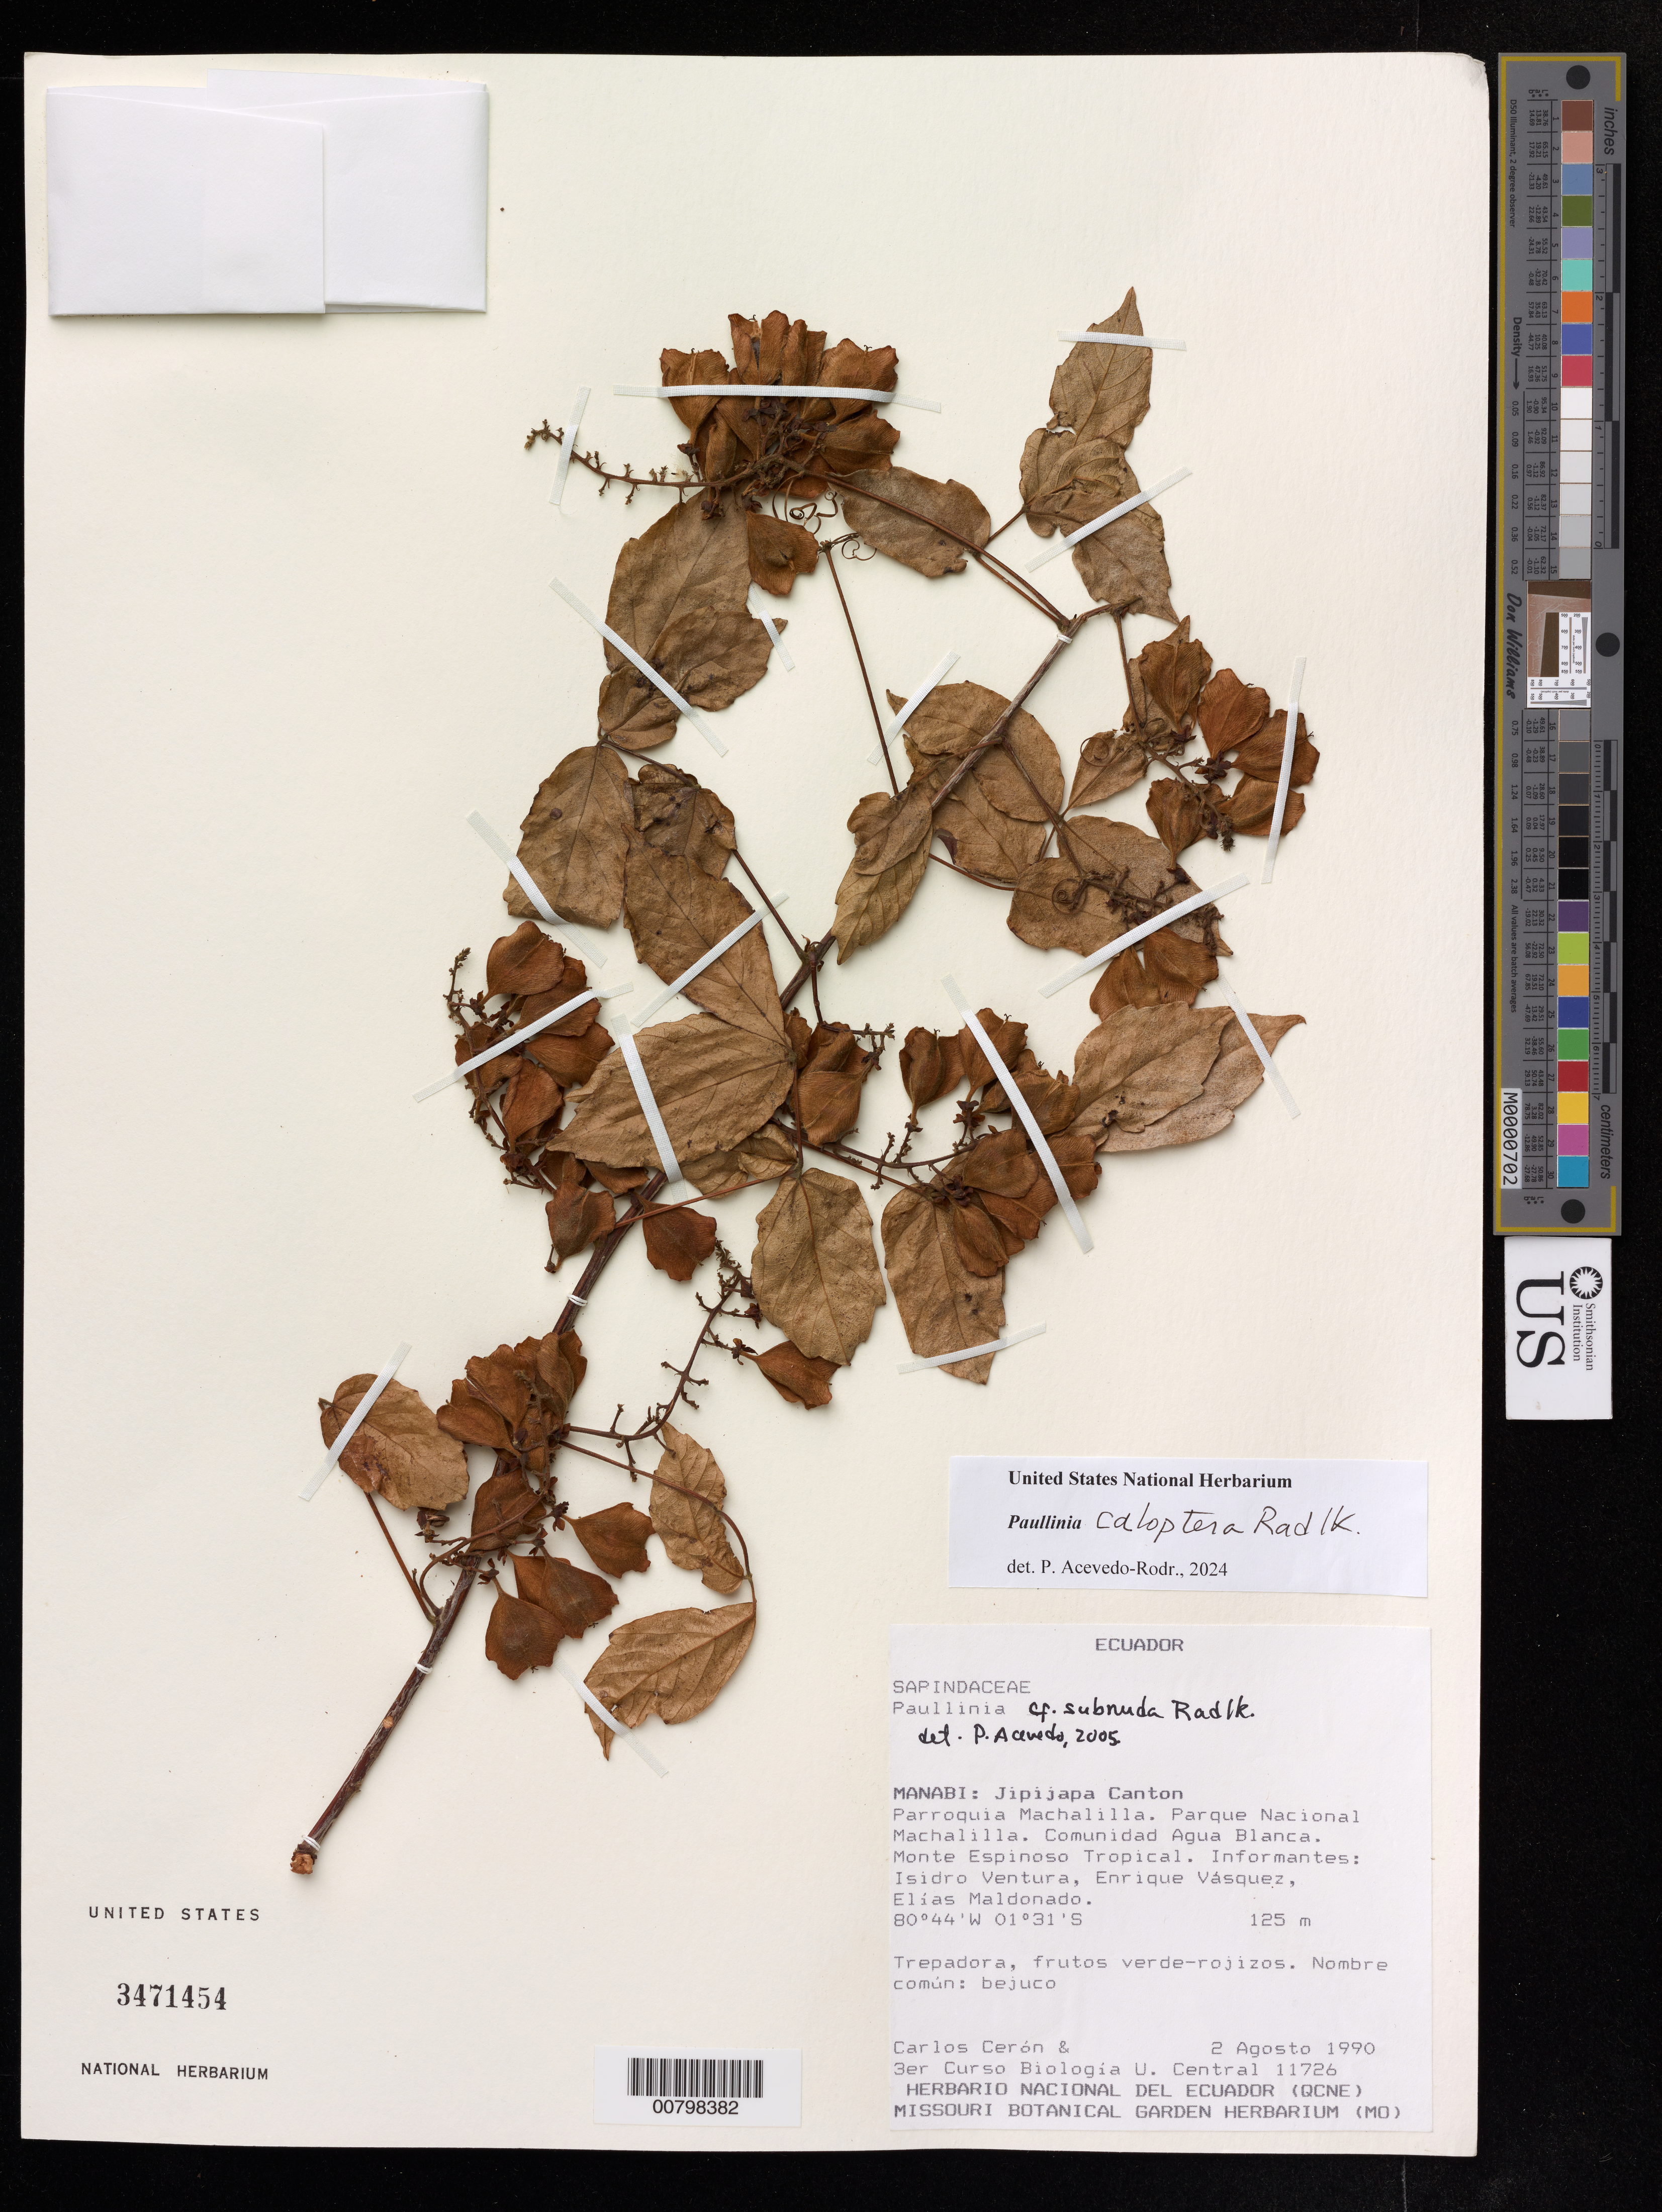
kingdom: Plantae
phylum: Tracheophyta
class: Magnoliopsida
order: Sapindales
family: Sapindaceae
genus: Paullinia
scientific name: Paullinia caloptera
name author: Radlk.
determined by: Acevedo-Rodriguez, P., (US), Smithsonian Institution - National Museum of Natural History (UNITED STATES)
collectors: C. E. Cerón M.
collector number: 11726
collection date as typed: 02 Aug 1990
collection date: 1990-08-02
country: Ecuador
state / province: Manabí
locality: Jipijapa Canton: Parroquia Machalilla. Parque Nacional Machalilla. Comunidad Agua Blanca.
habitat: Monte Espinoso Tropical.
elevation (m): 125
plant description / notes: Common name: Bejuco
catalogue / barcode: US 3471454